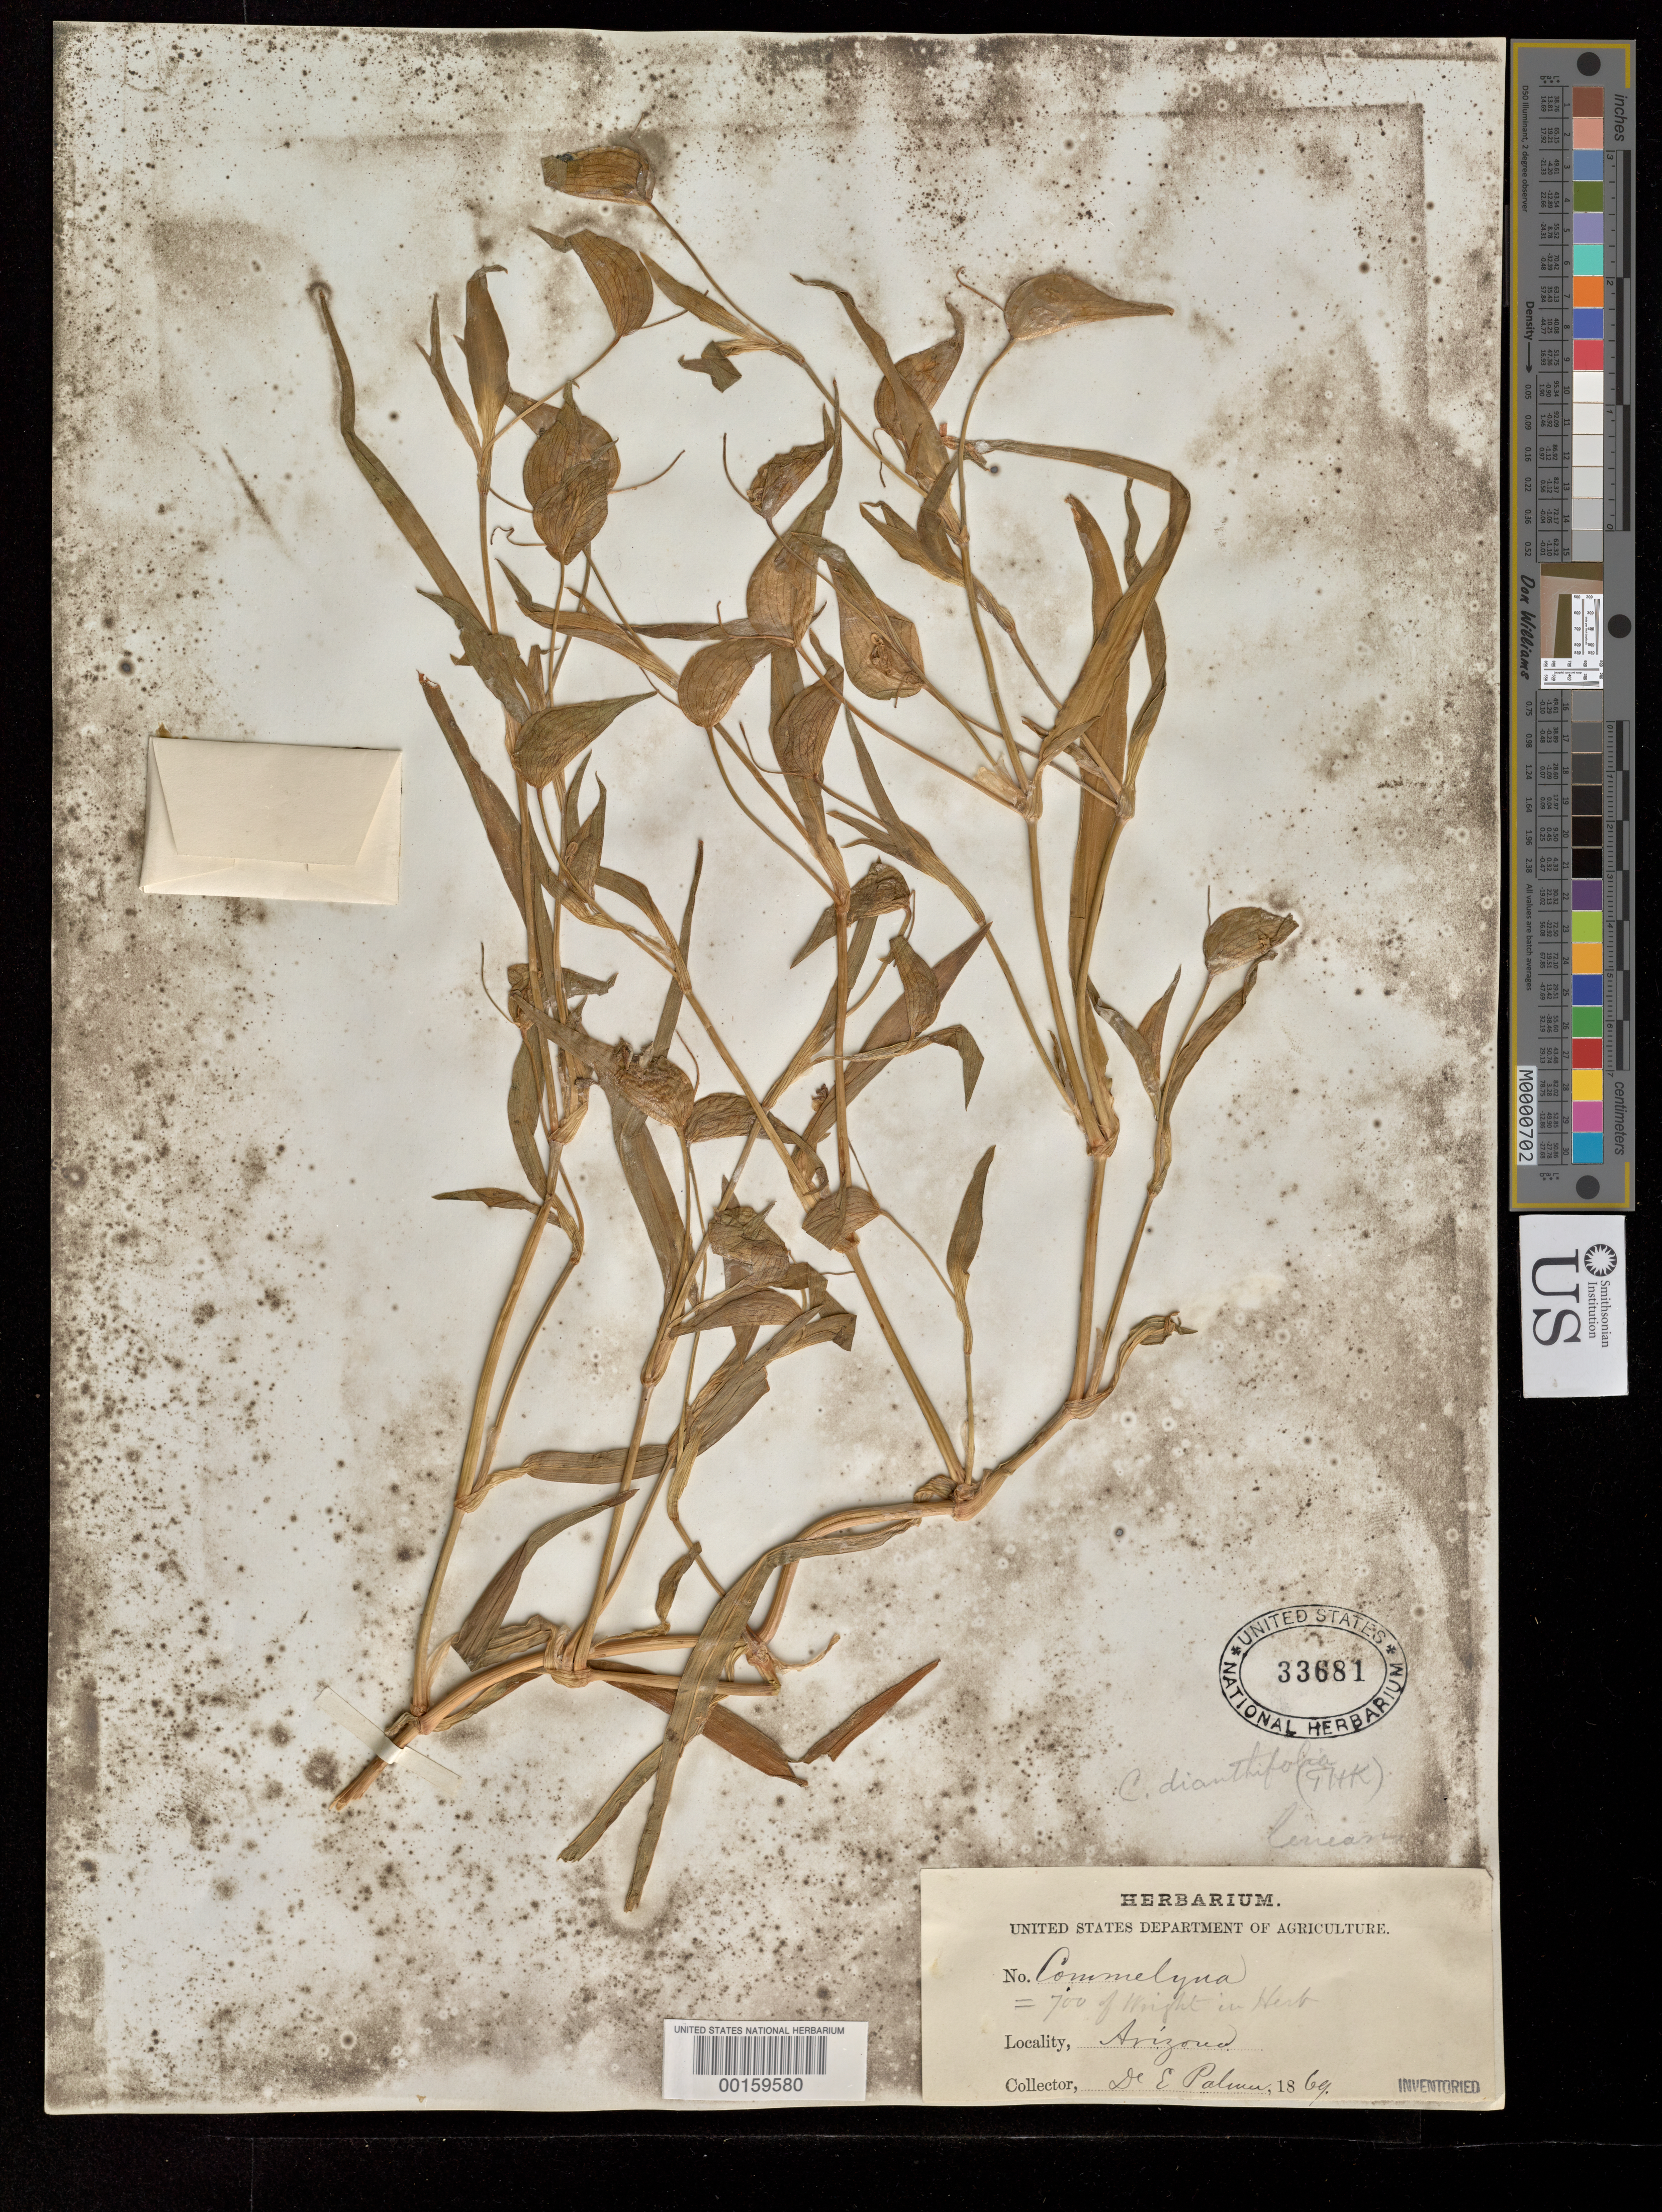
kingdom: Plantae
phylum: Tracheophyta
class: Liliopsida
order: Commelinales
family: Commelinaceae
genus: Commelina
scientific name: Commelina dianthifolia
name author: Redouté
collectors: E. Palmer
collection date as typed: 1869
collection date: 1869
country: United States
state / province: Arizona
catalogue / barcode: US 33681